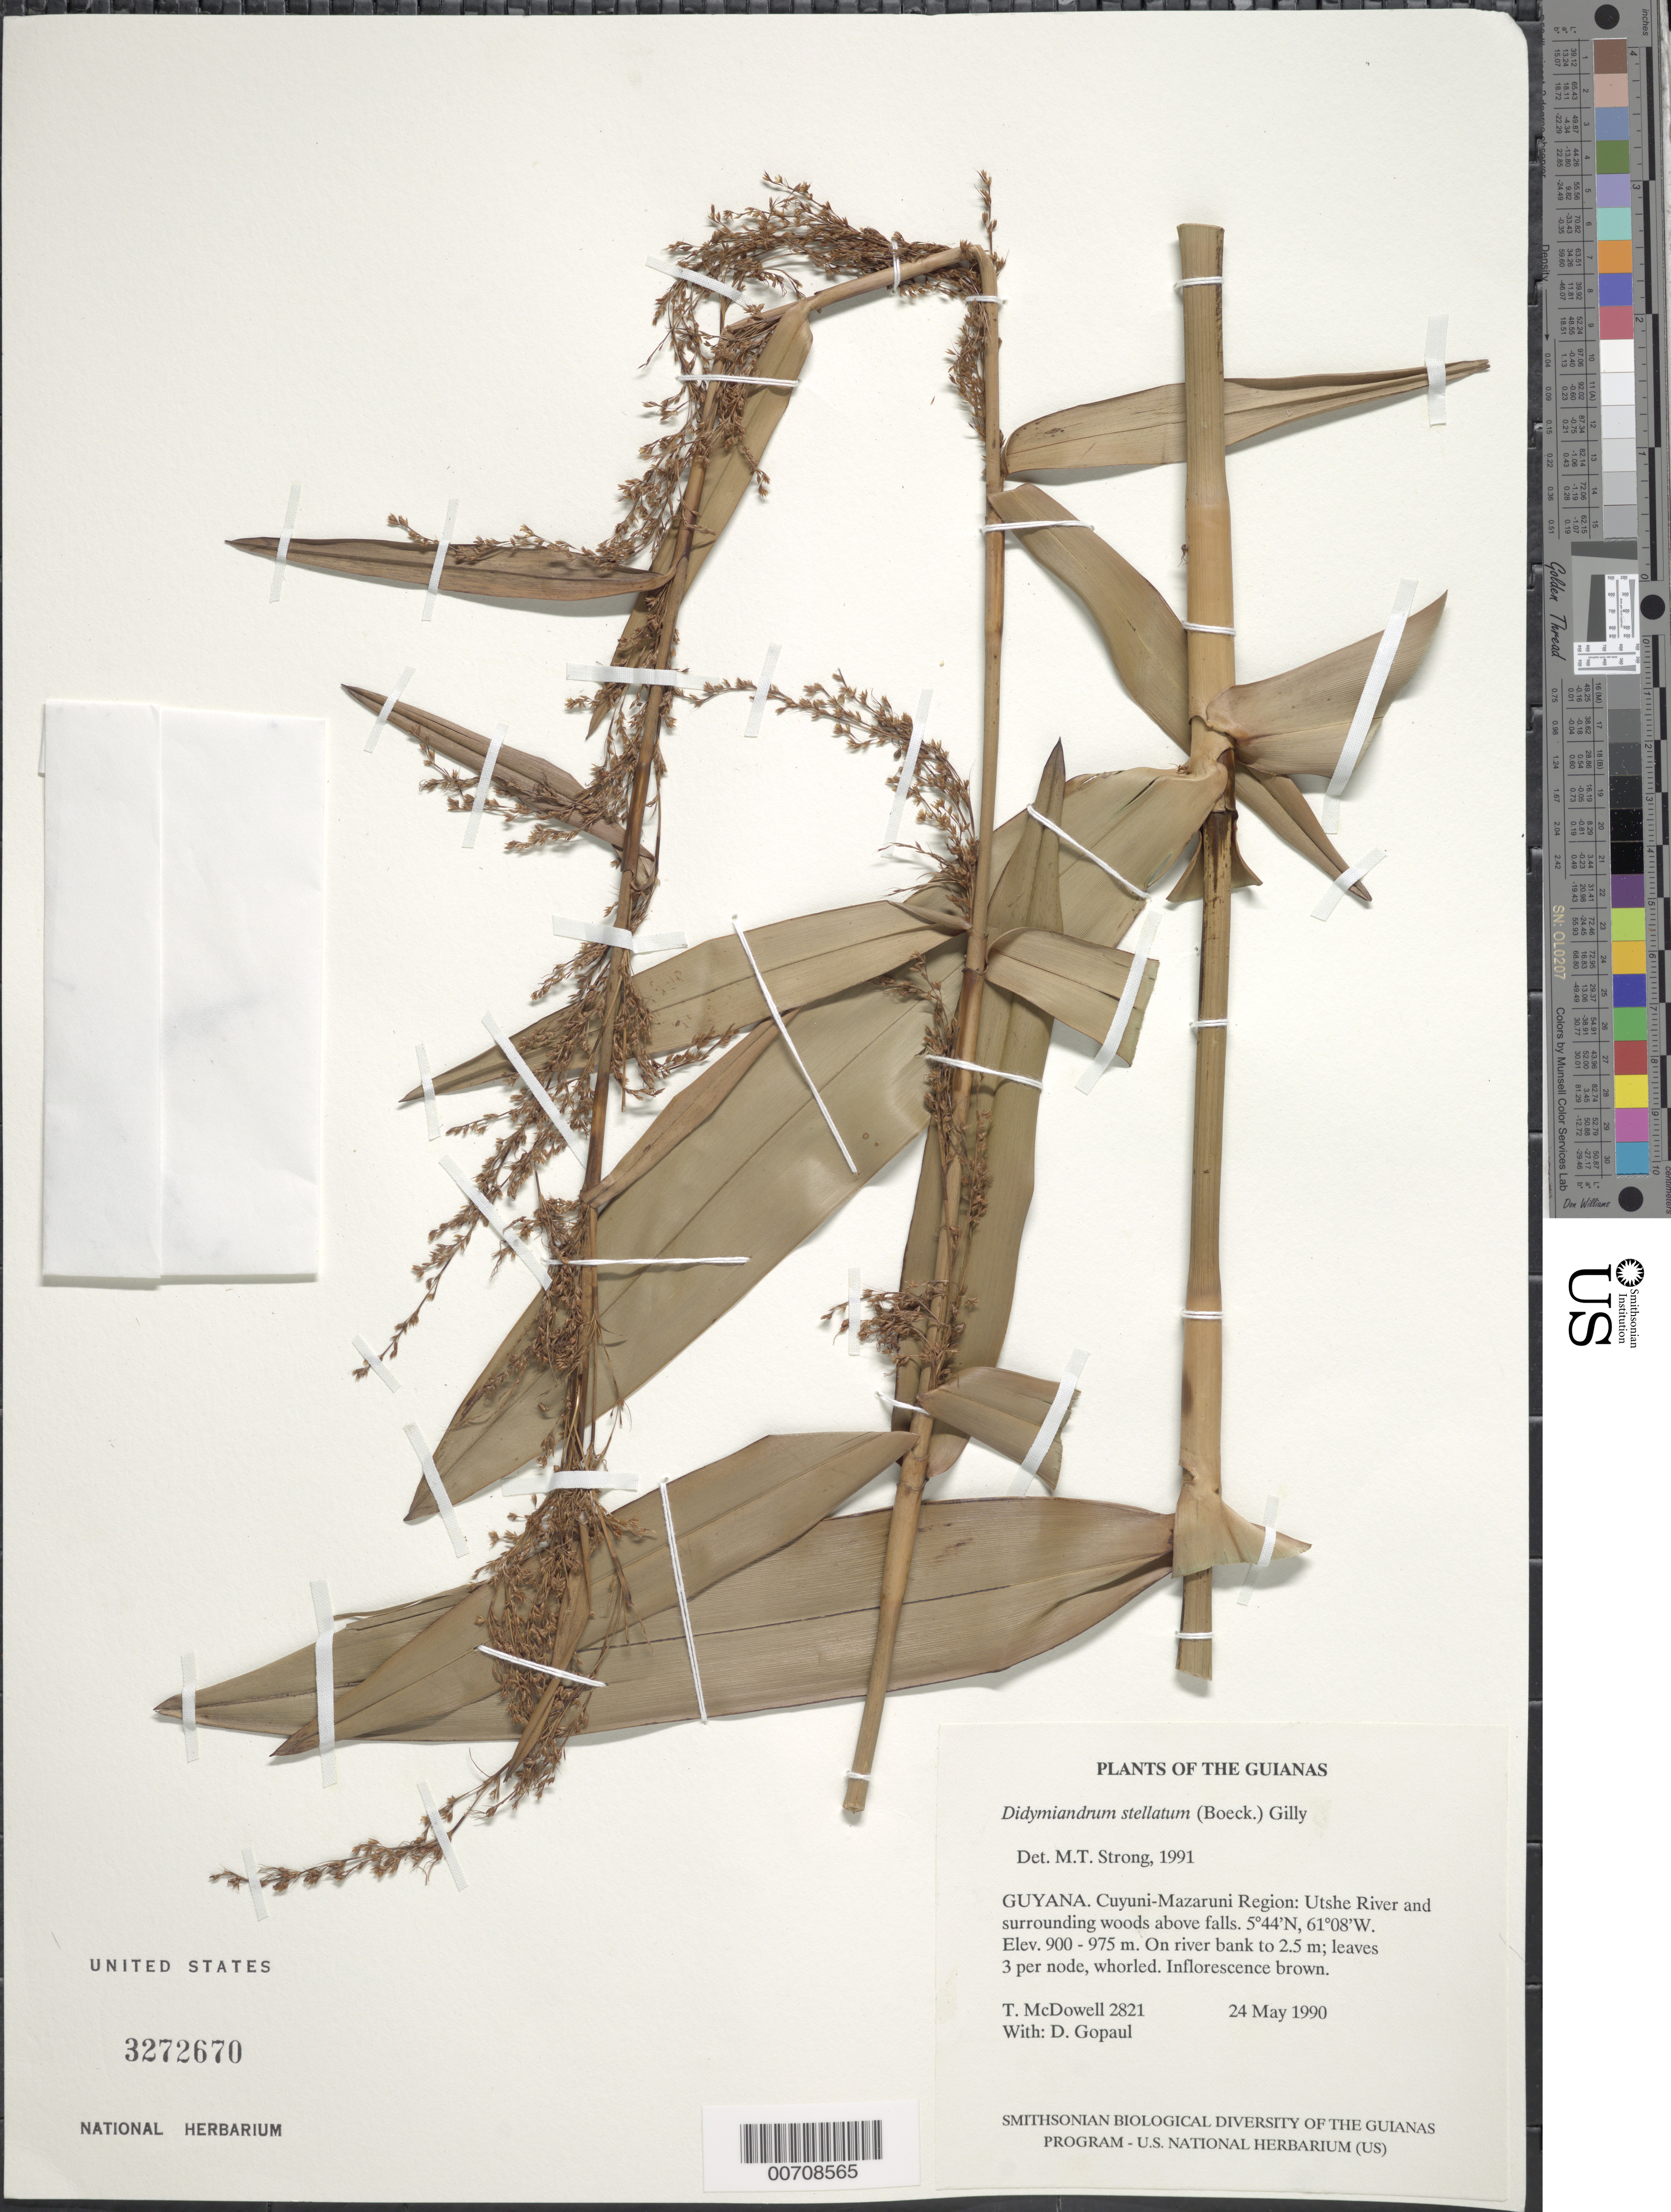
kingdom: Plantae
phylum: Tracheophyta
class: Liliopsida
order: Poales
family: Cyperaceae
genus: Didymiandrum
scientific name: Didymiandrum stellatum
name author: (Boeckeler) Gilly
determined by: Strong, M. T., (US), Smithsonian Institution - National Museum of Natural History (UNITED STATES)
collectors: T. McDowell & D. Gopaul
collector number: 2821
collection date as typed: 24 May 1990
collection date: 1990-05-24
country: Guyana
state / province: Cuyuni-Mazaruni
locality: Utshi River and Falls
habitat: Along river and surrounding woods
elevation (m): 900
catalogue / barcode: US 3272670